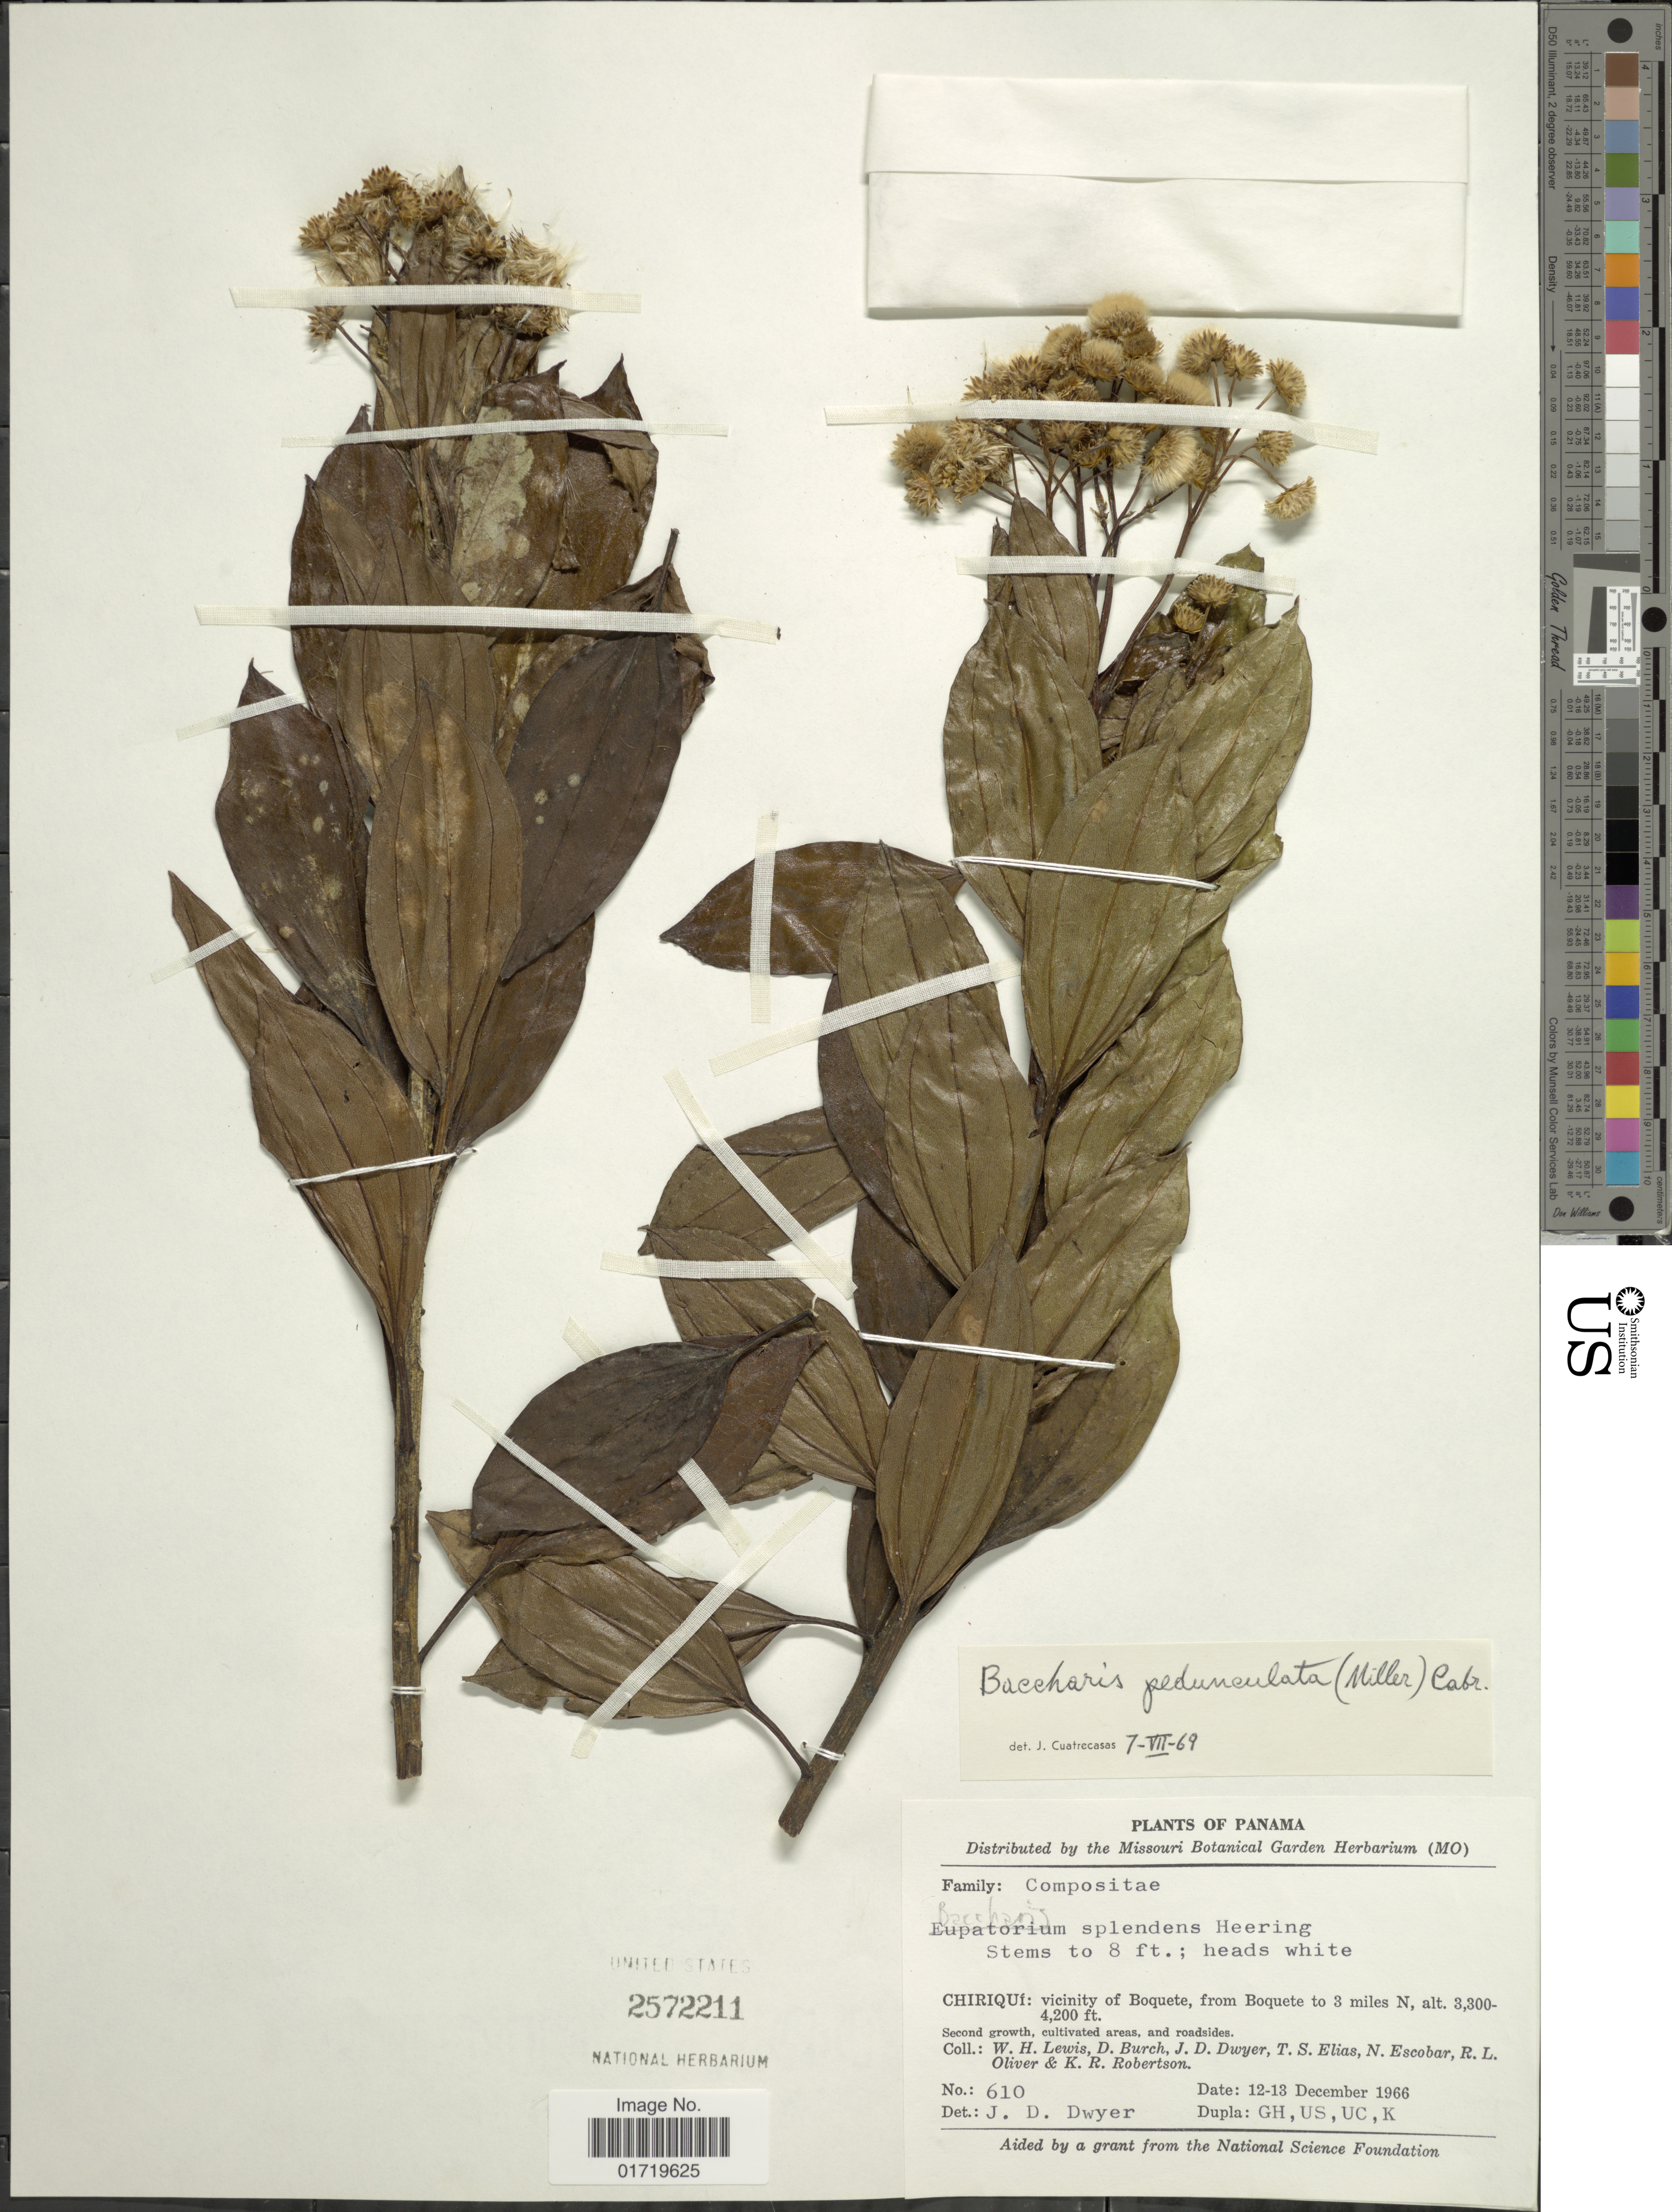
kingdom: Plantae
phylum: Tracheophyta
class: Magnoliopsida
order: Asterales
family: Asteraceae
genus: Baccharis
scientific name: Baccharis pedunculata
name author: (Mill.) Cabrera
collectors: W. H. Lewis, D. Burch, J. D. Dwyer, T. S. Elias & et al.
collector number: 610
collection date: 1966-12-12/1966-12-13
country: Panama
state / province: Chiriqui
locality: Chiriqui: vicinity of Boquete, from Boquete to 3 miles N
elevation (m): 1006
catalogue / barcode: US 2572211